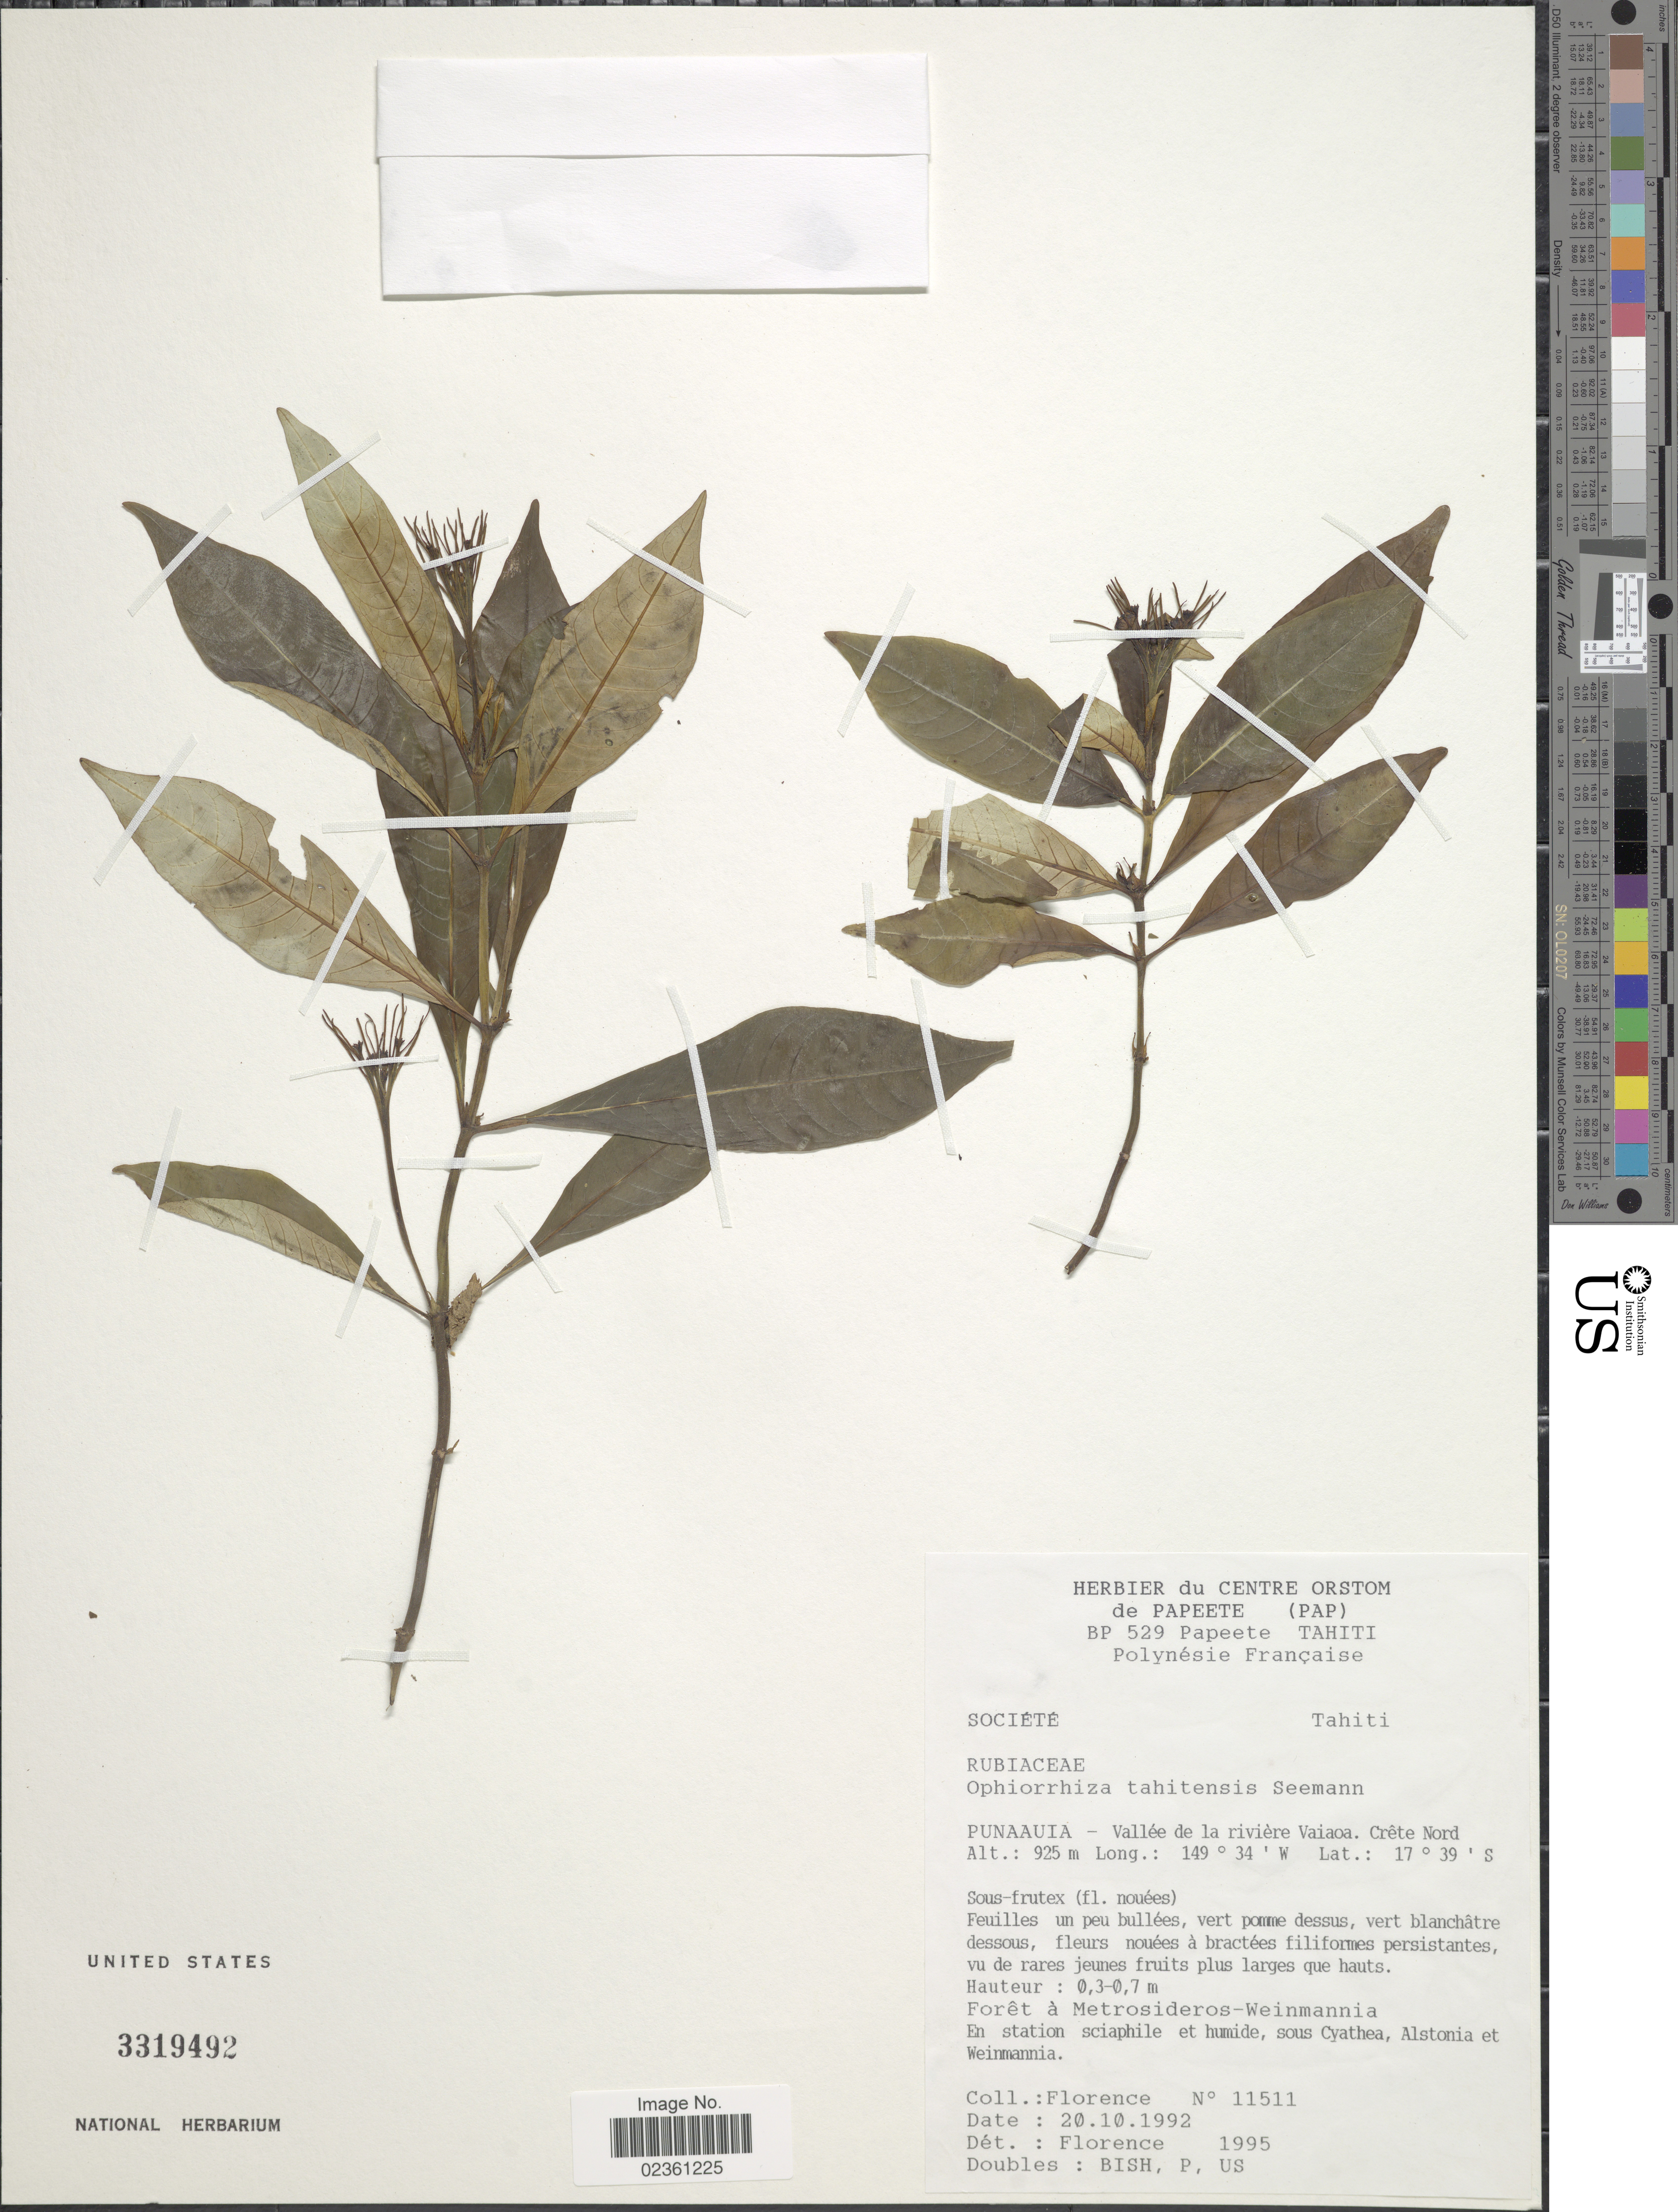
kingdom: Plantae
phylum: Tracheophyta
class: Magnoliopsida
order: Gentianales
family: Rubiaceae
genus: Ophiorrhiza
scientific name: Ophiorrhiza tahitensis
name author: Seem.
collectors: -. Florence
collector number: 11511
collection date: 1992-10-20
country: French Polynesia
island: Tahiti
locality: Société, Tahiti, Punaauia - Vallée de la rivière Vaiaoa. Crête Nord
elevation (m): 925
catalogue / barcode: US 3319492